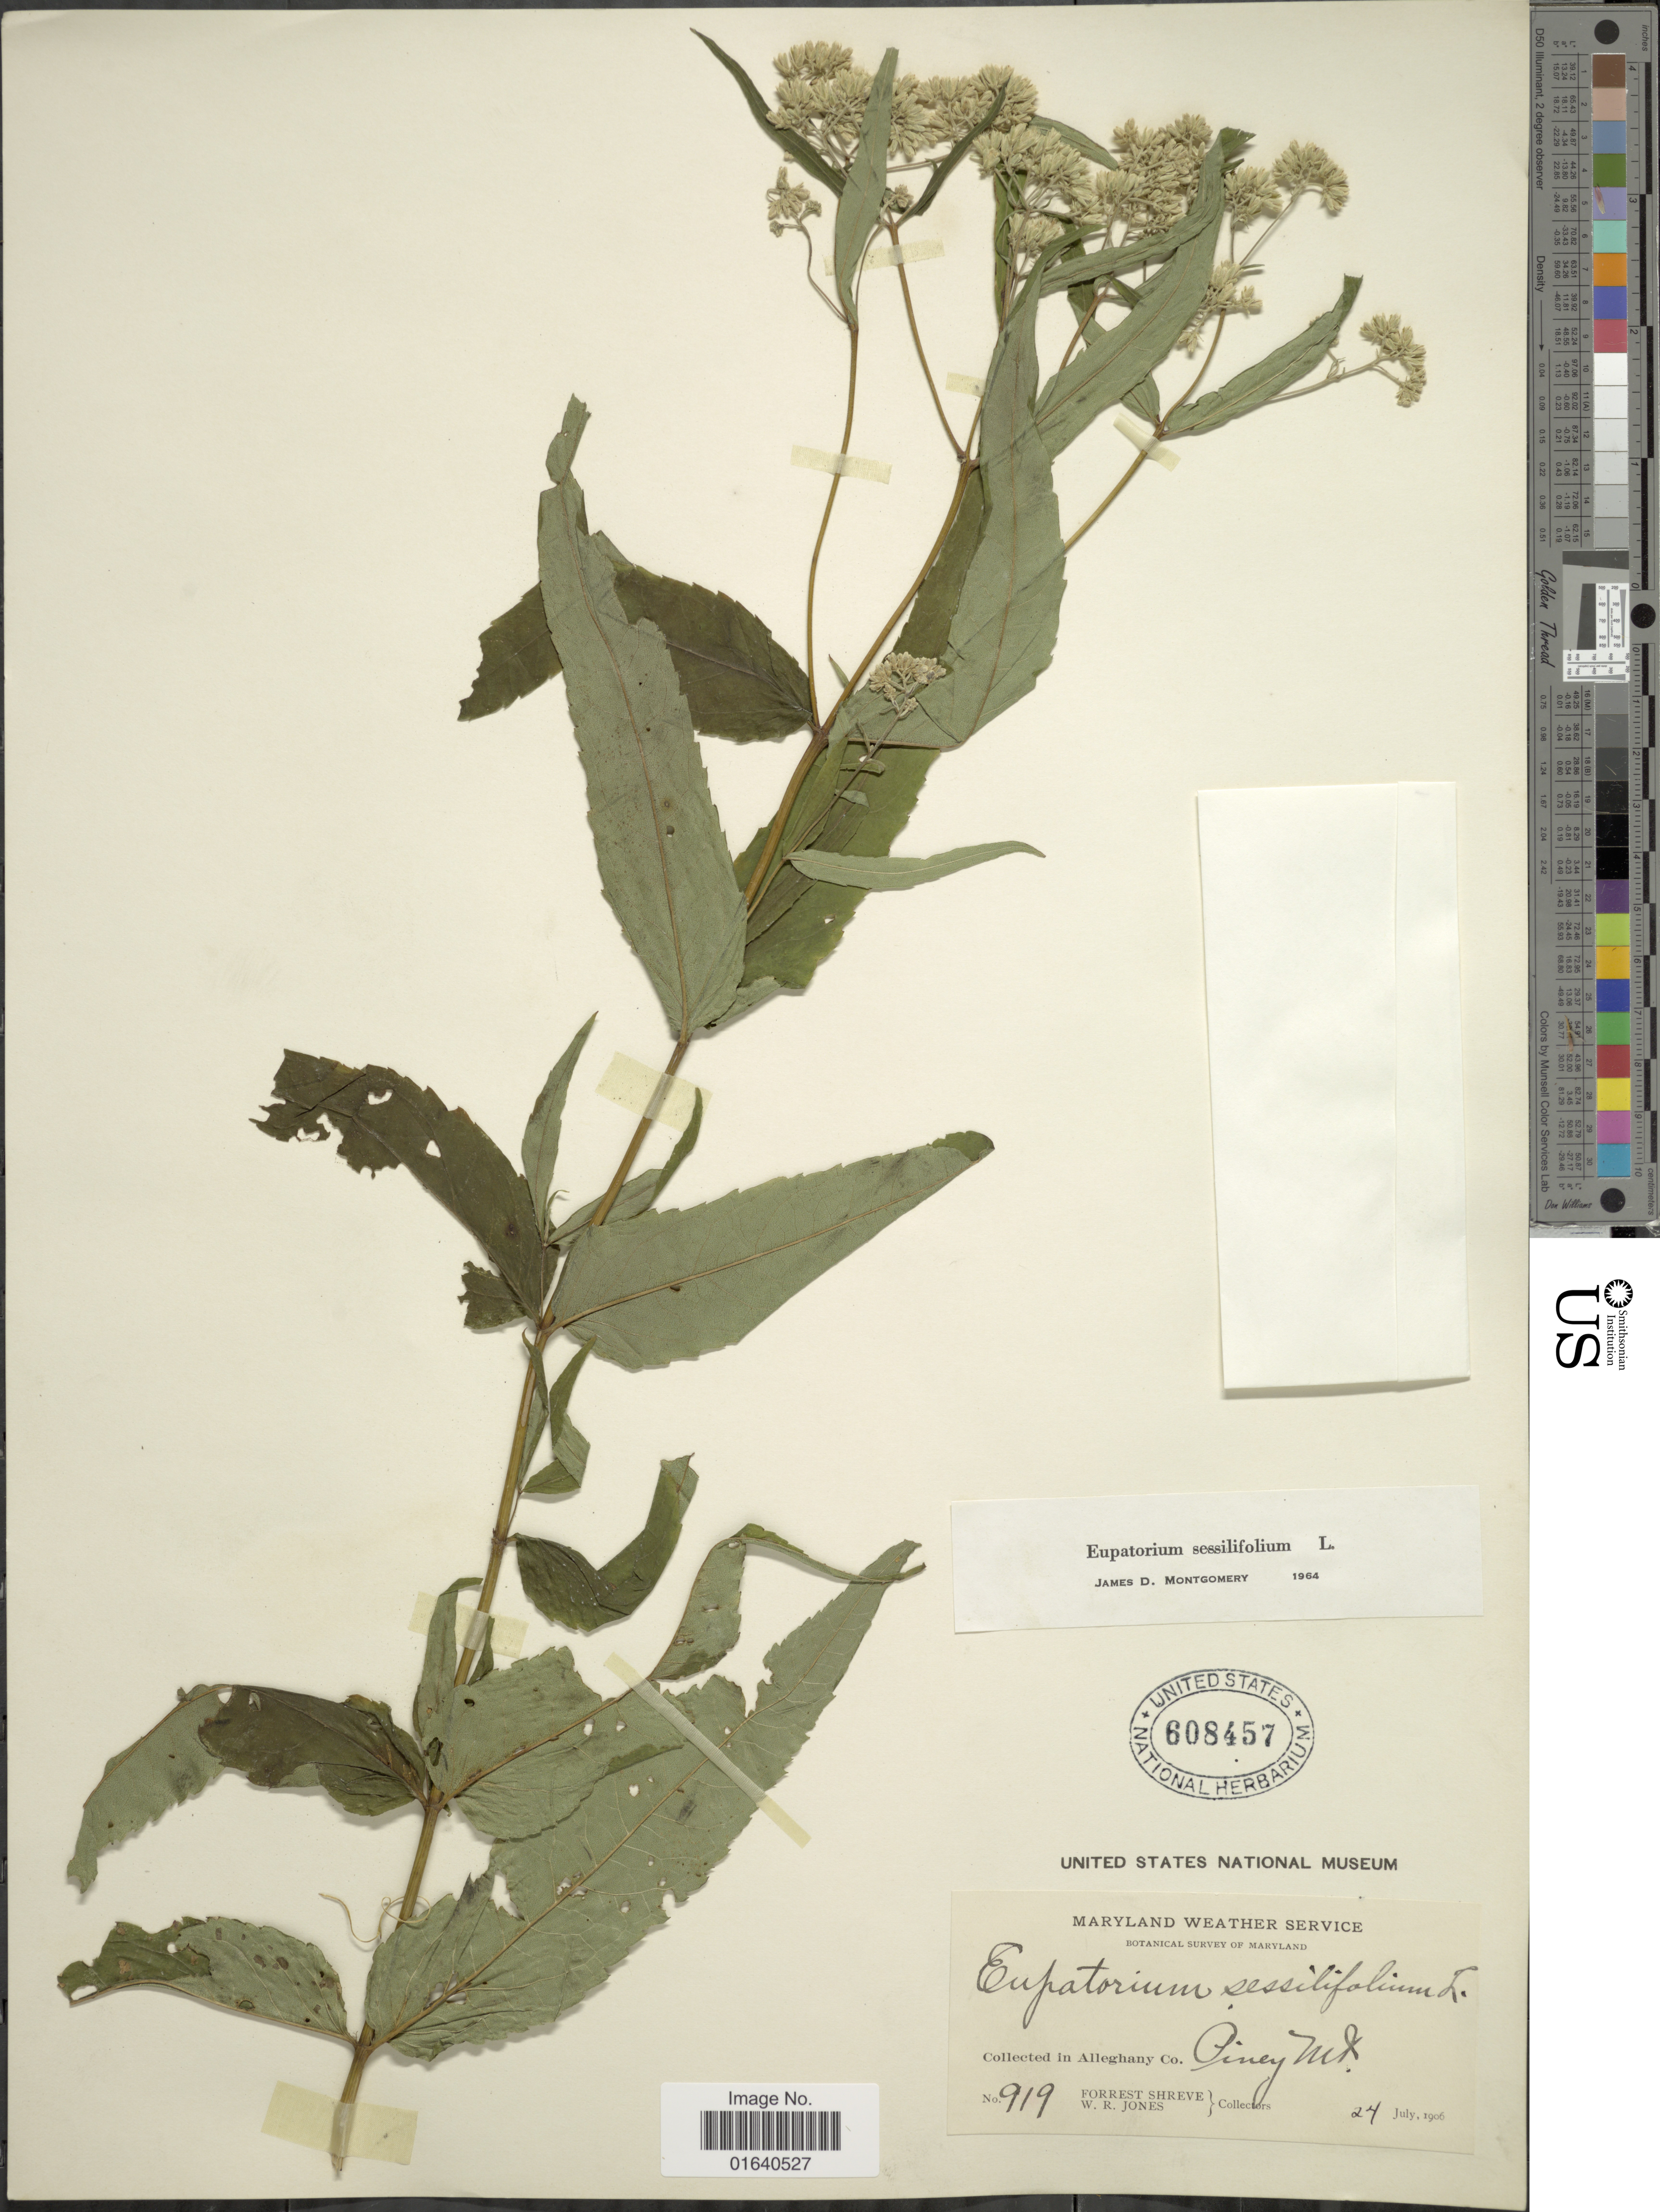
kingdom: Plantae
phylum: Tracheophyta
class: Magnoliopsida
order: Asterales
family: Asteraceae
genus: Eupatorium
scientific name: Eupatorium sessilifolium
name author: L.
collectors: F. Shreve & W. R. Jones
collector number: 919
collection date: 1906-07-24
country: United States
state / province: Maryland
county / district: Allegany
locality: Maryland Weaher Service, Collected in Alleghany Co, Piney Mt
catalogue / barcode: US 608457